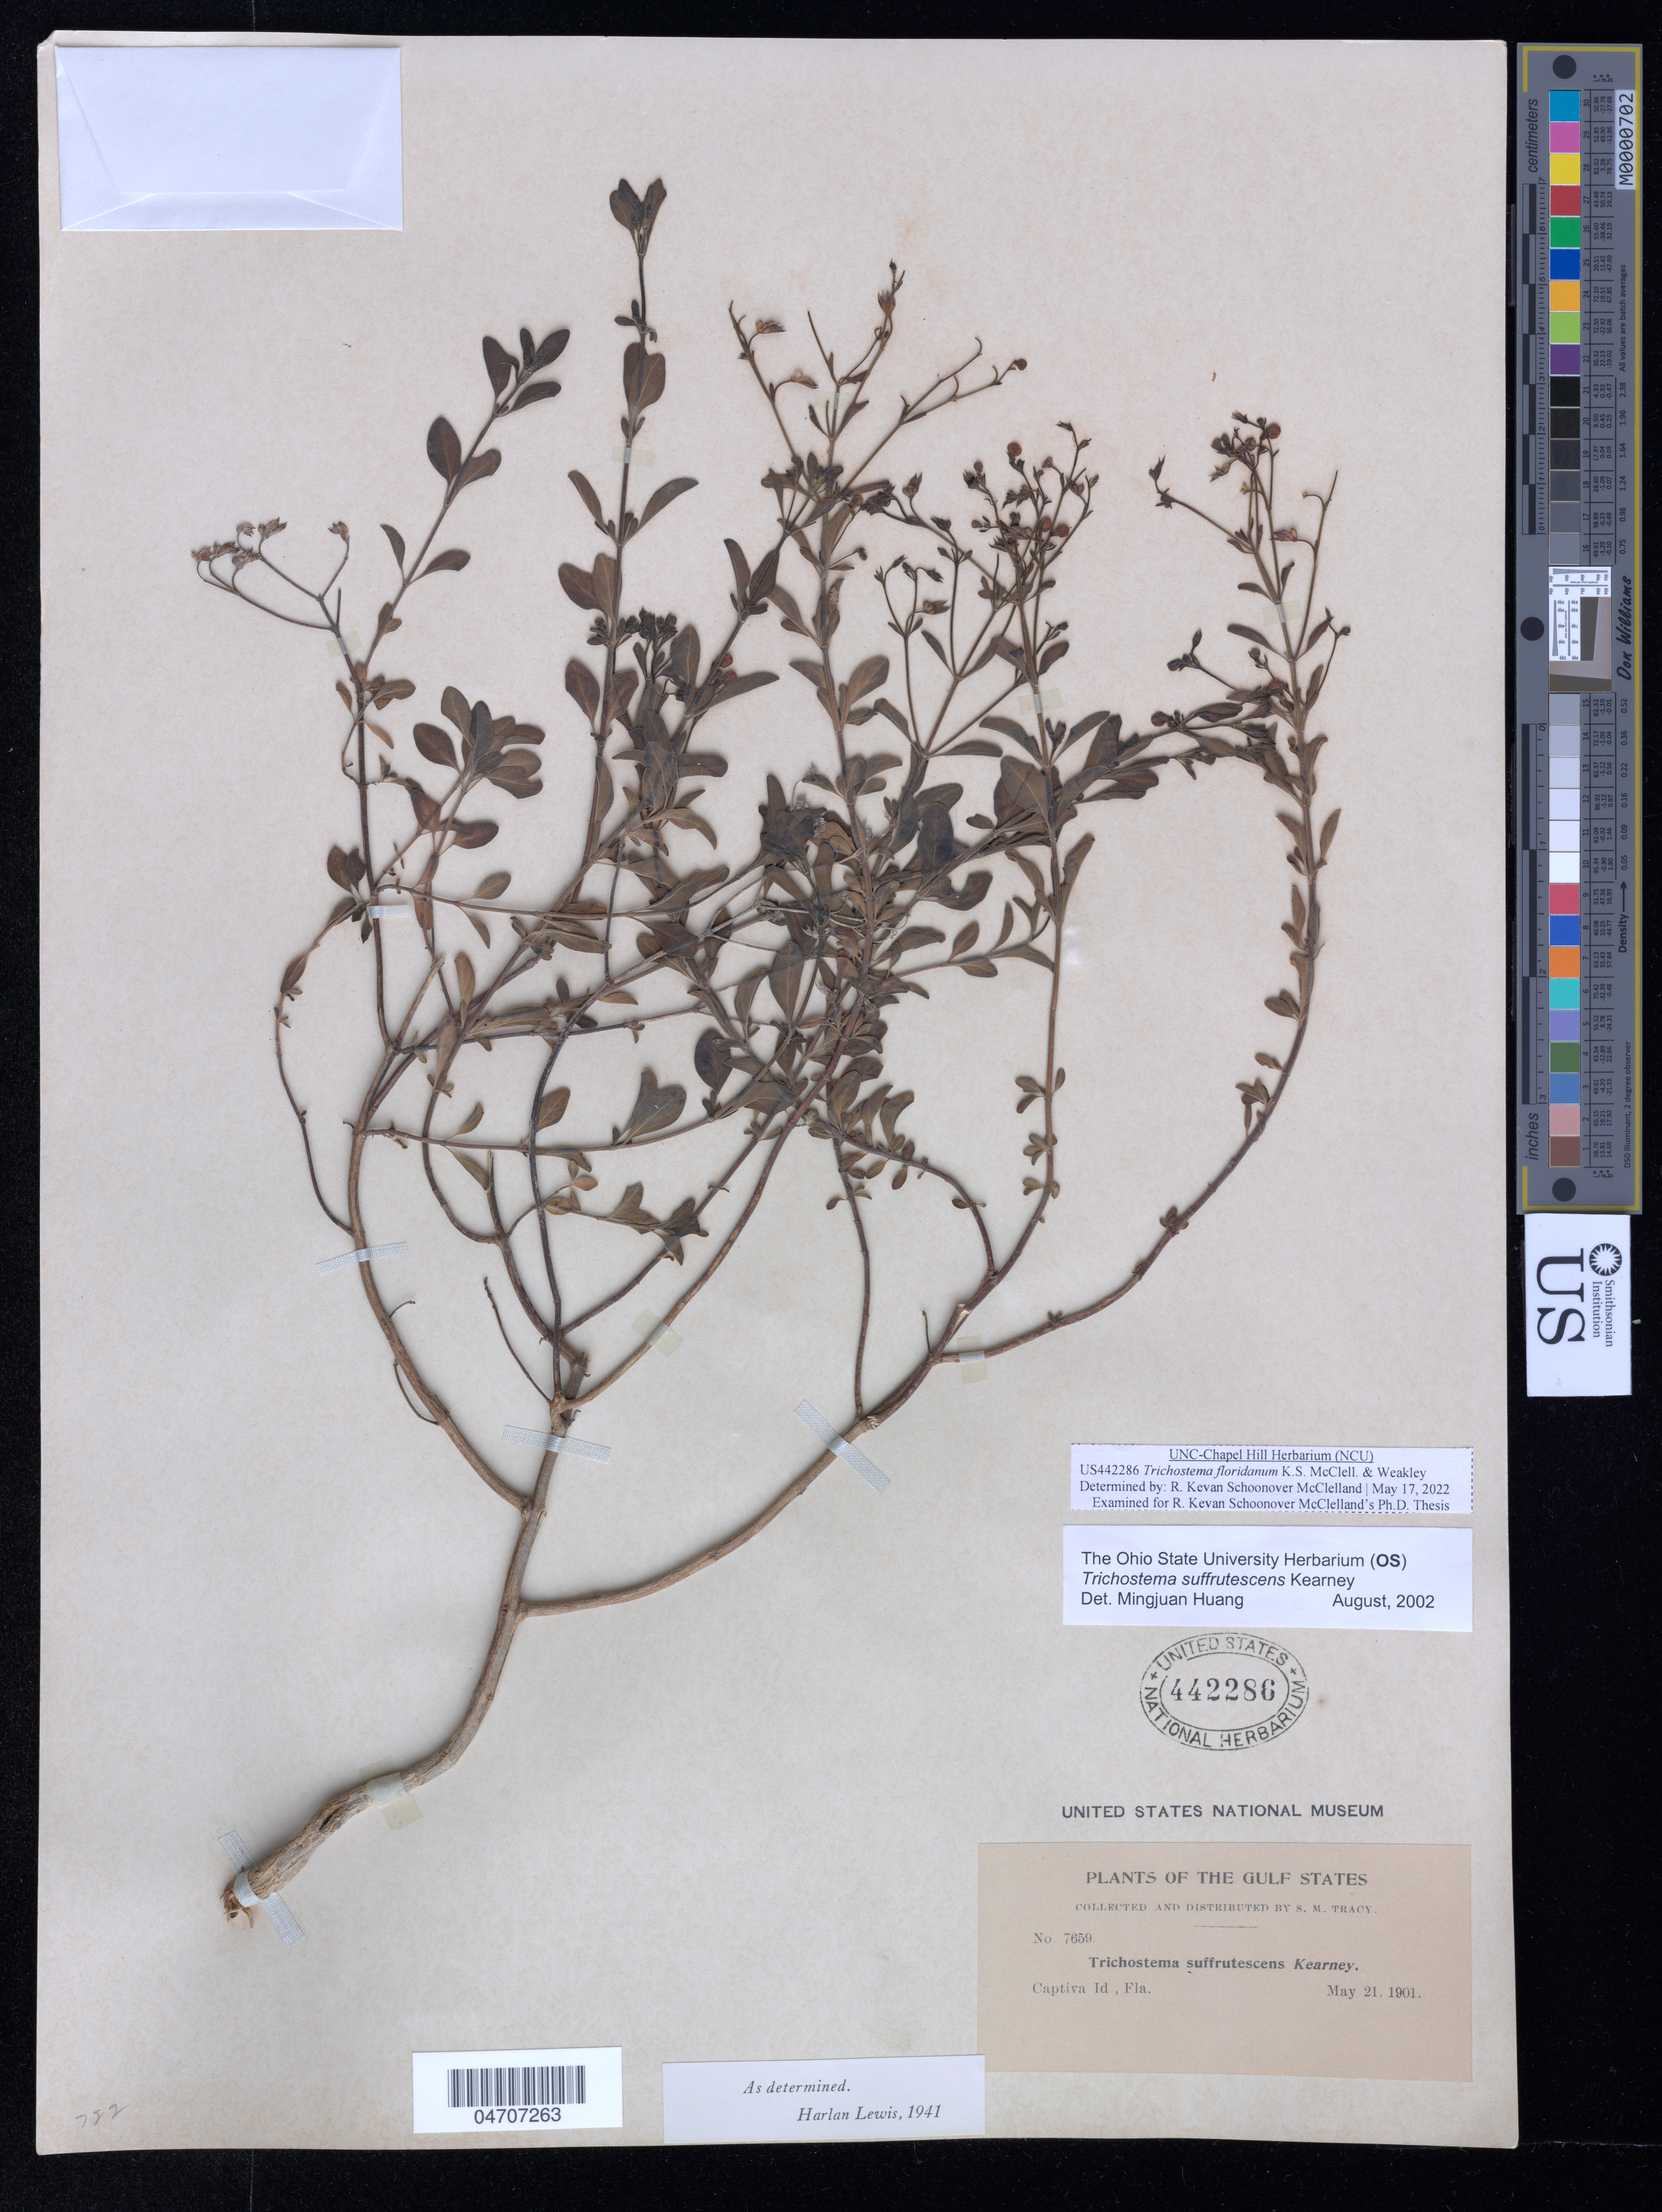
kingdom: Plantae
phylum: Tracheophyta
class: Magnoliopsida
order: Lamiales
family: Lamiaceae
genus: Trichostema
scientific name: Trichostema floridanum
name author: K. S. McClell. & Weakley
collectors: S. M. Tracy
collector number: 7659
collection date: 1901-05-21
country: United States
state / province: Florida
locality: The Gulf States. Captiva Id.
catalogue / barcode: US 442286